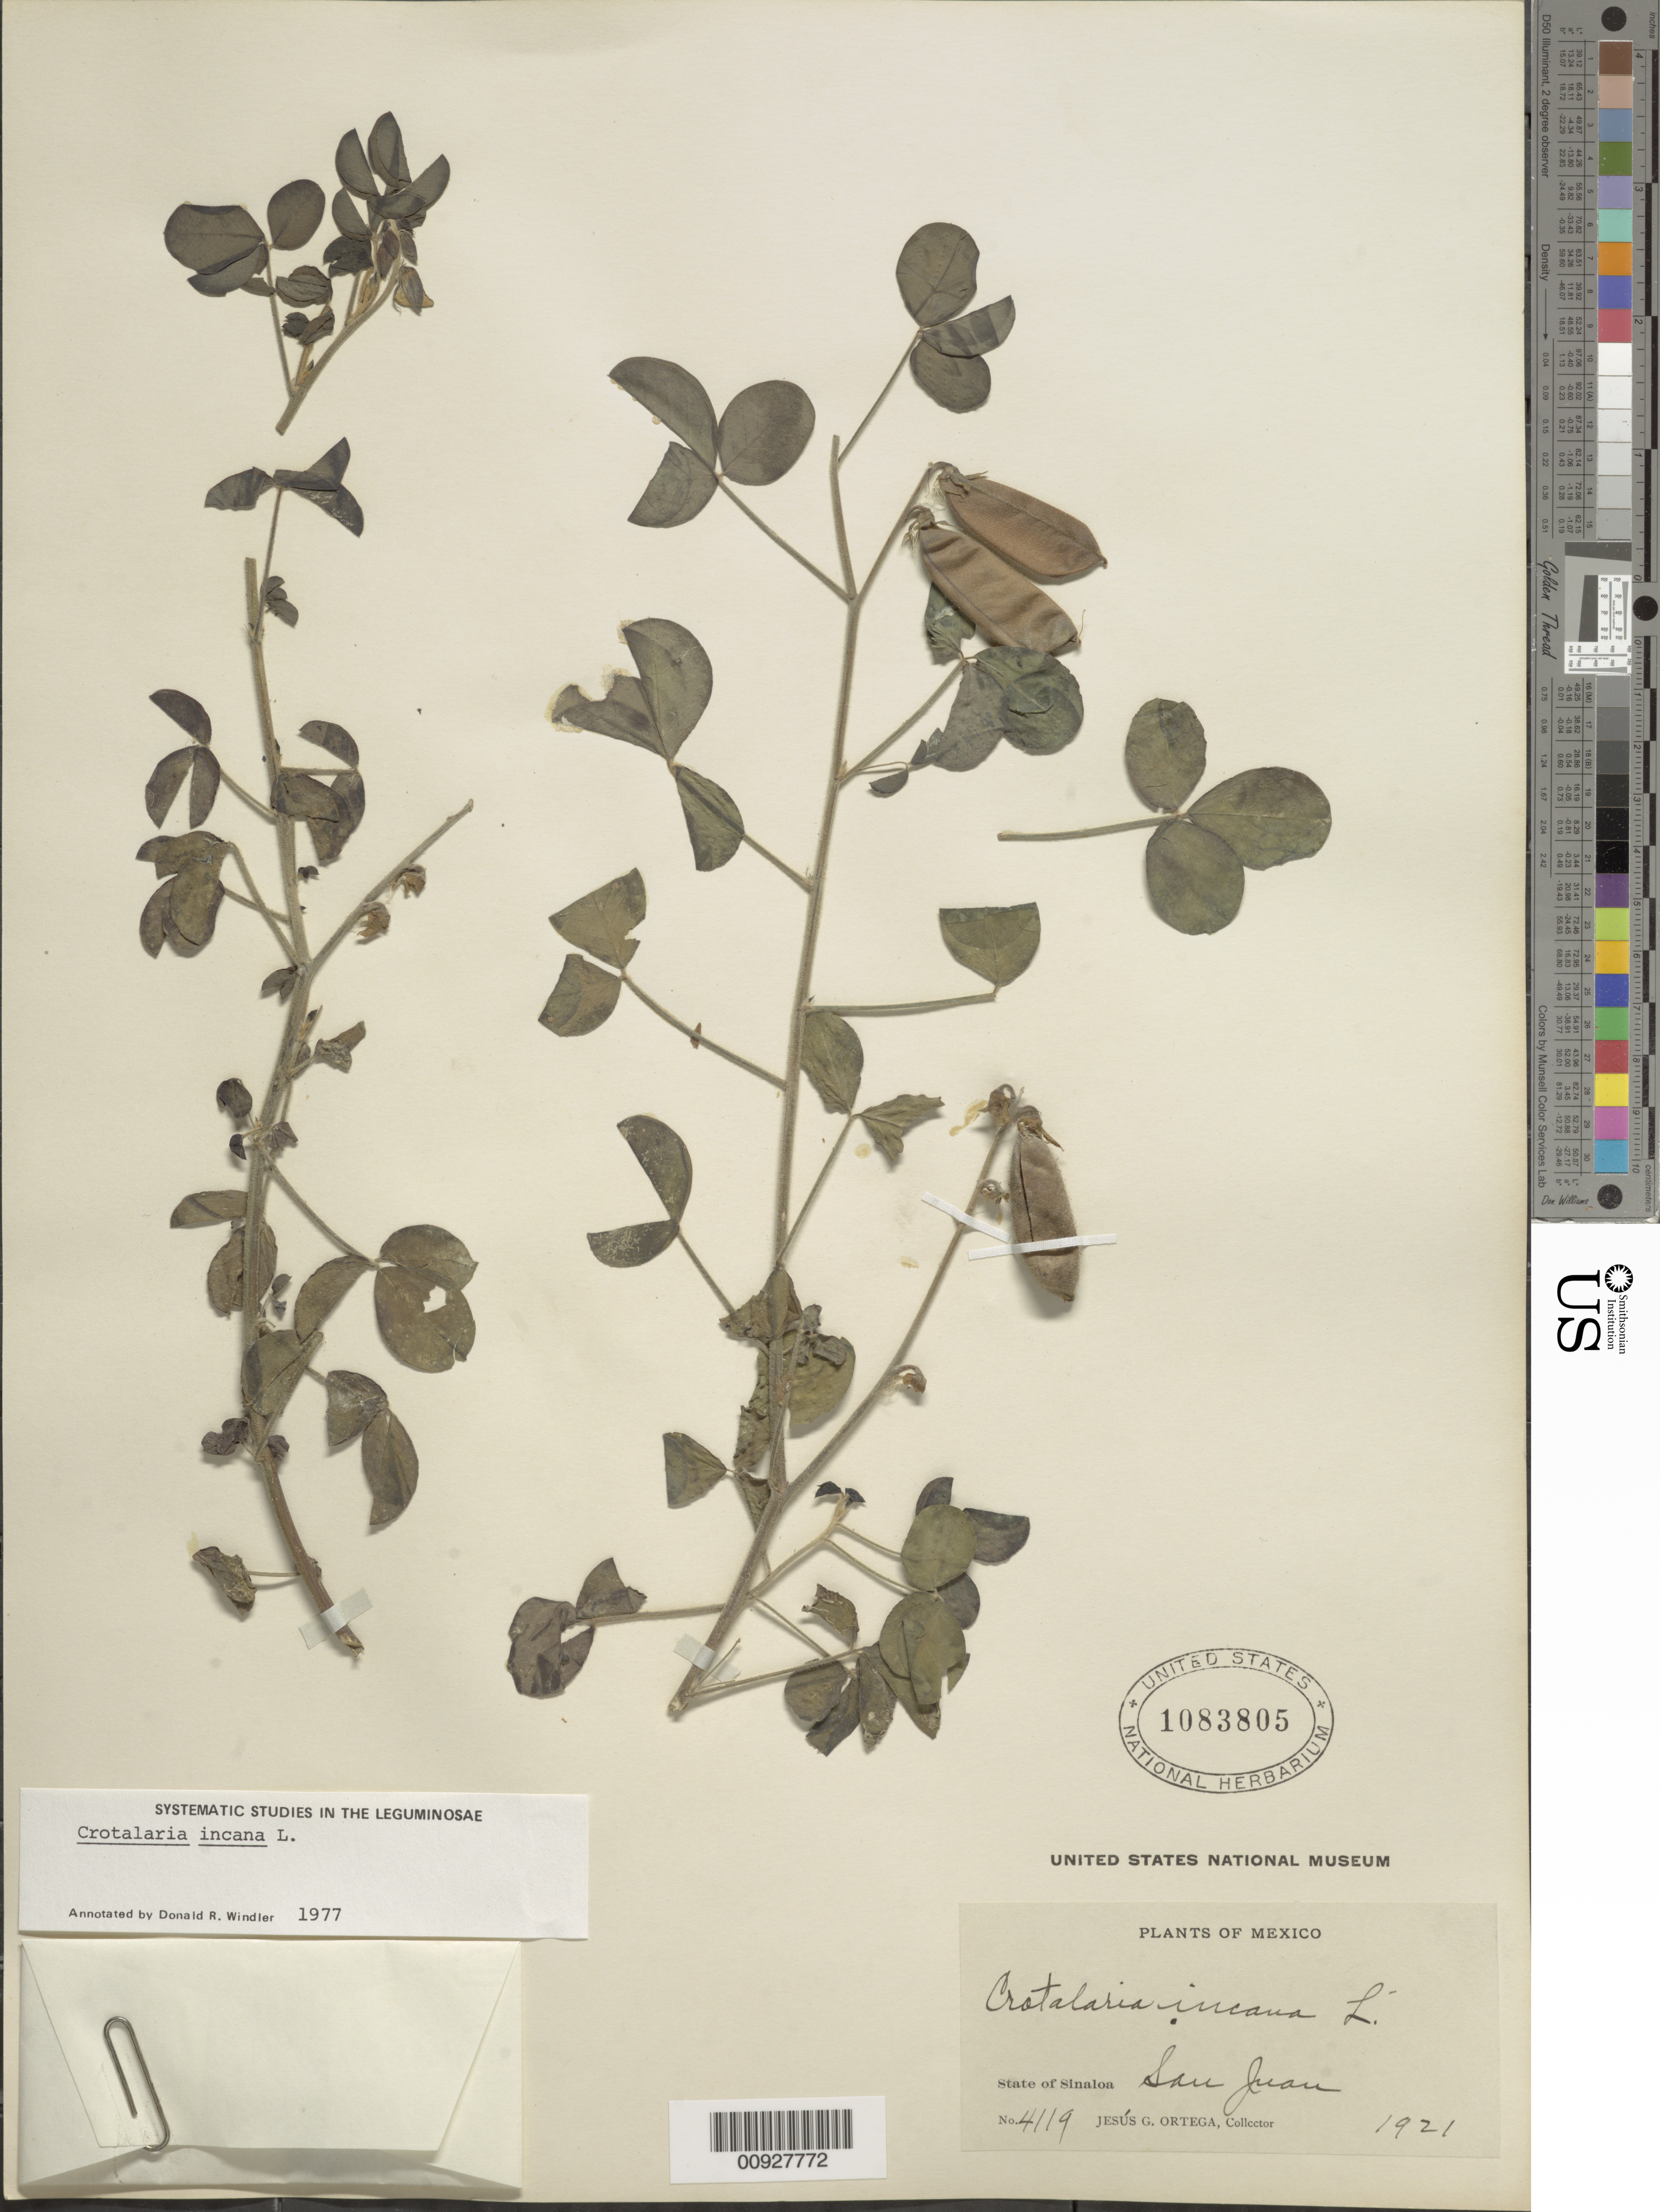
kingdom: Plantae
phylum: Tracheophyta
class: Magnoliopsida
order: Fabales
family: Fabaceae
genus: Crotalaria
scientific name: Crotalaria incana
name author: L.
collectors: J. Ortega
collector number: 4119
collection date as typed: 1921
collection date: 1921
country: Mexico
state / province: Sinaloa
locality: State of Sinaloa: San Juan.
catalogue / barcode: US 1083805